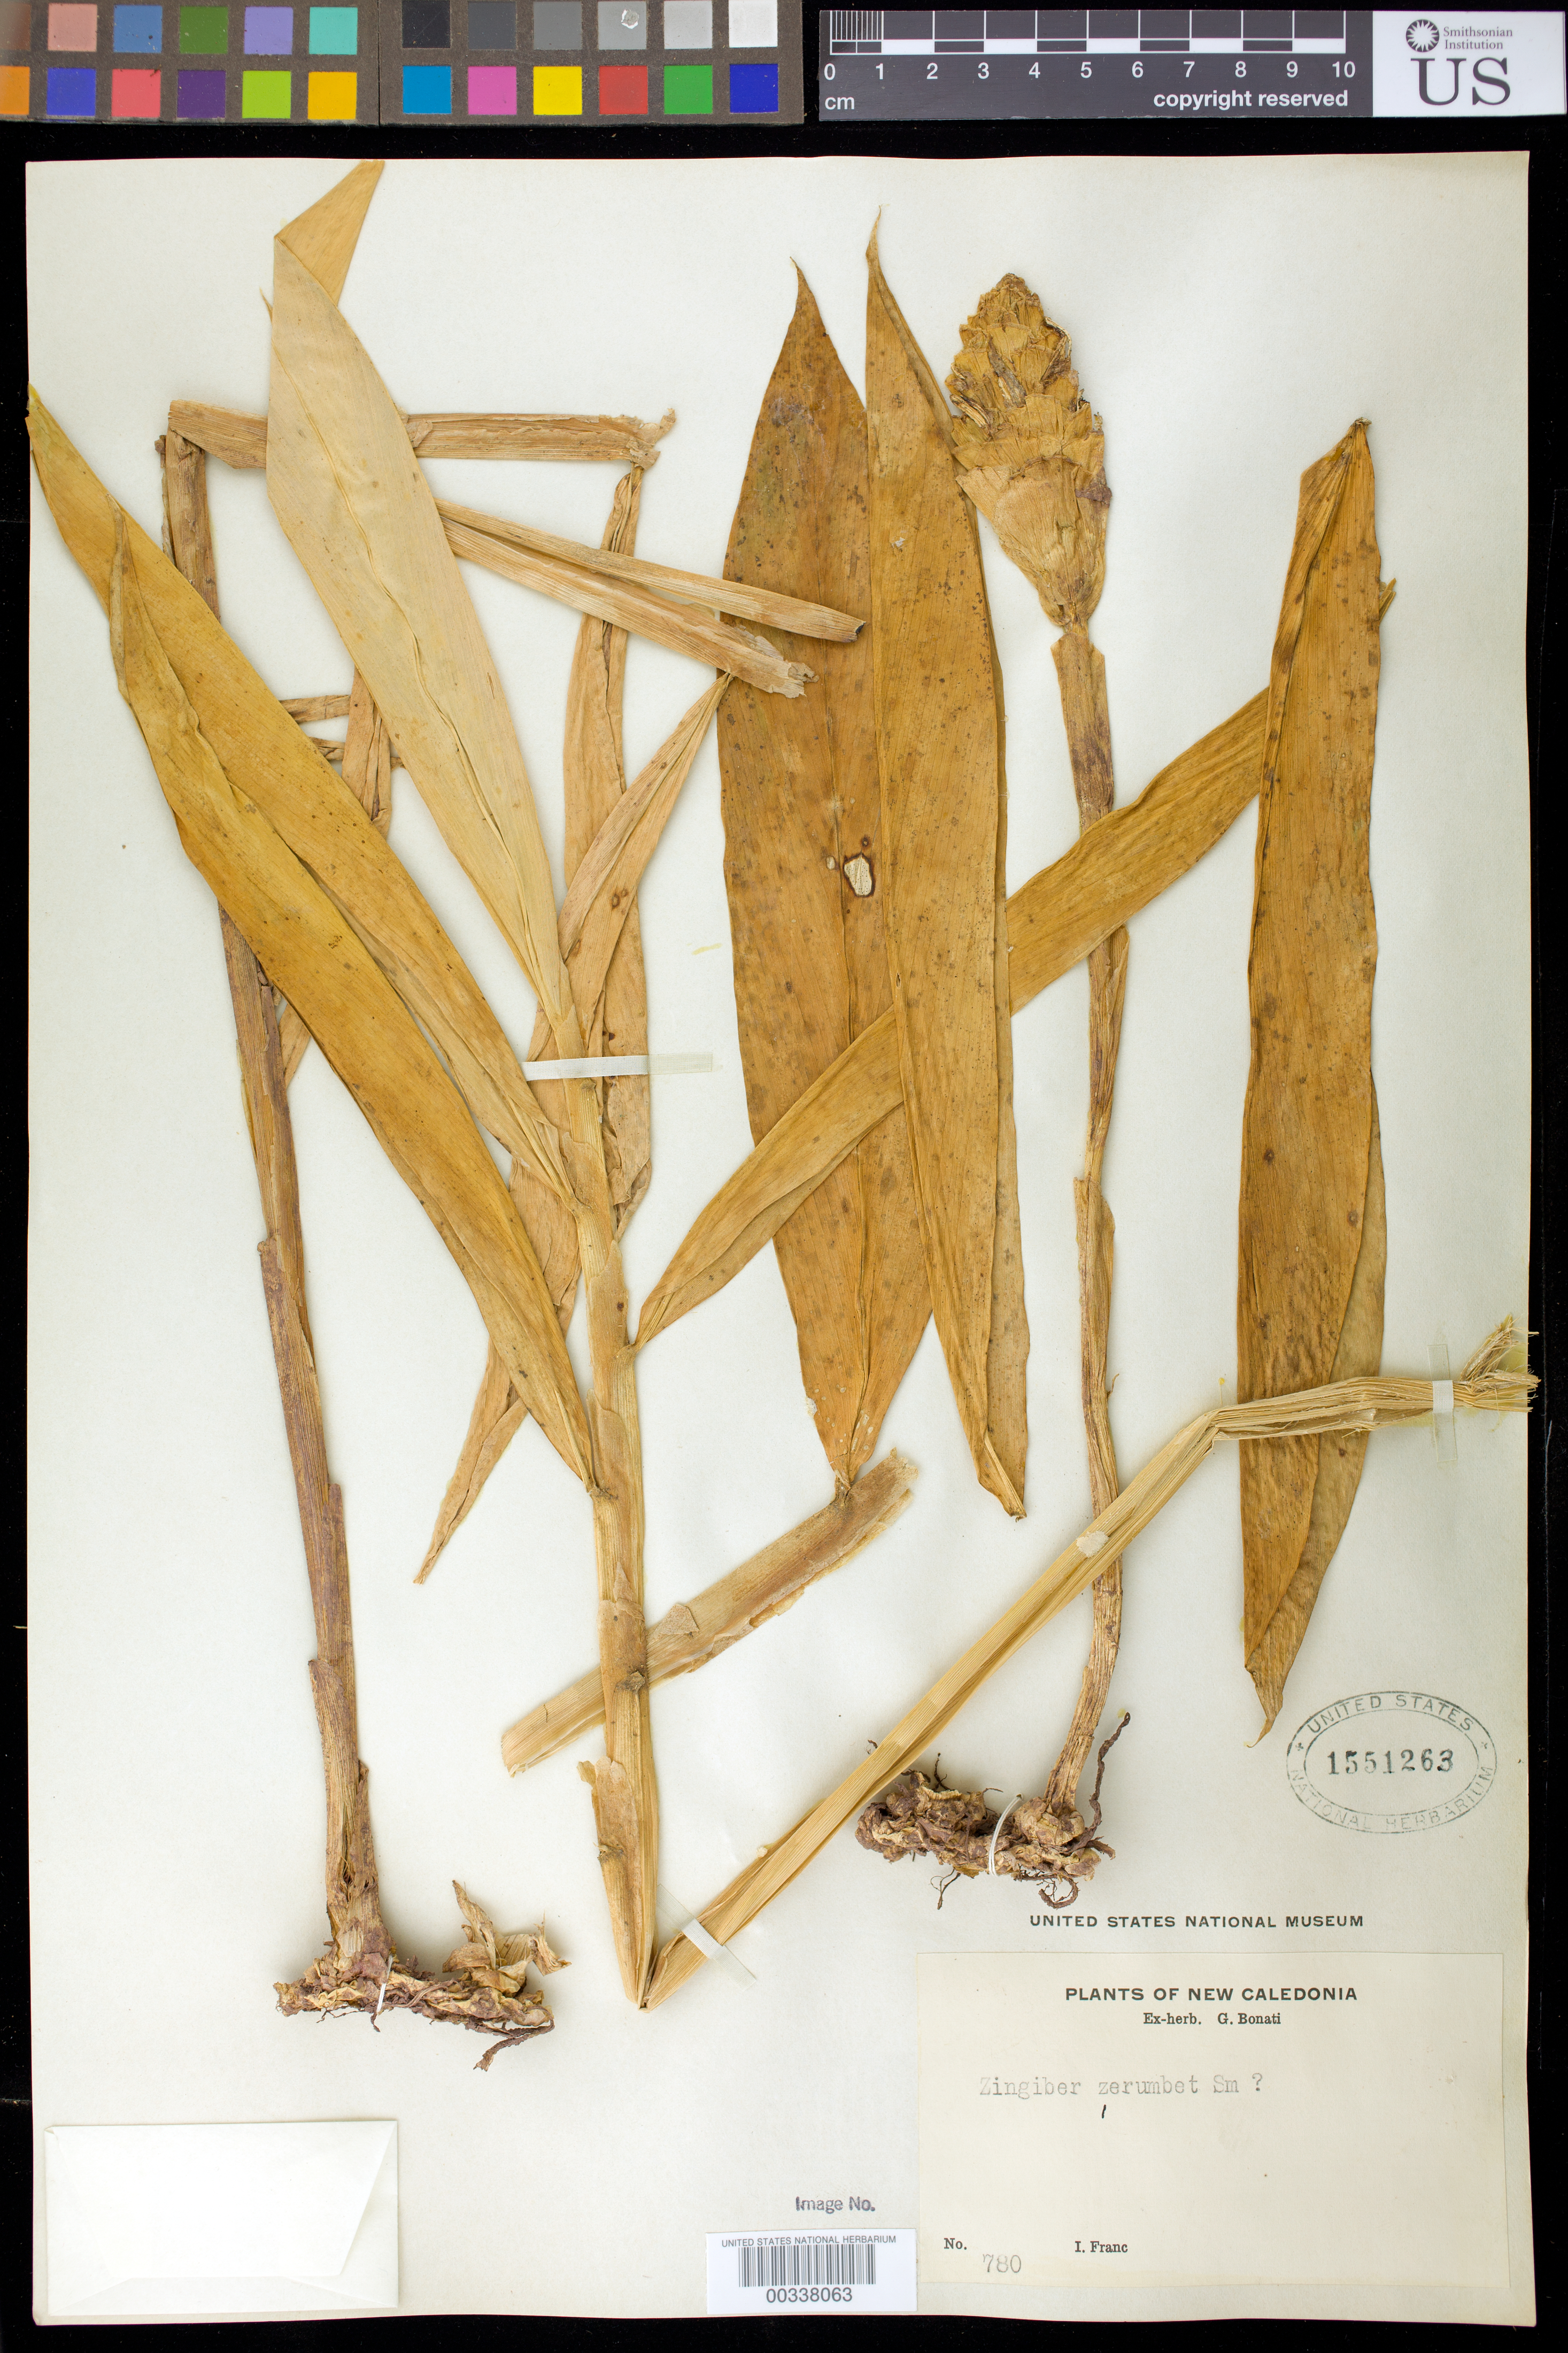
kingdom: Plantae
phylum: Tracheophyta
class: Liliopsida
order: Zingiberales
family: Zingiberaceae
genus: Zingiber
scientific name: Zingiber zerumbet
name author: (L.) Sm.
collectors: I. Franc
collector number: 780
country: New Caledonia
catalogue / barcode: US 1551263